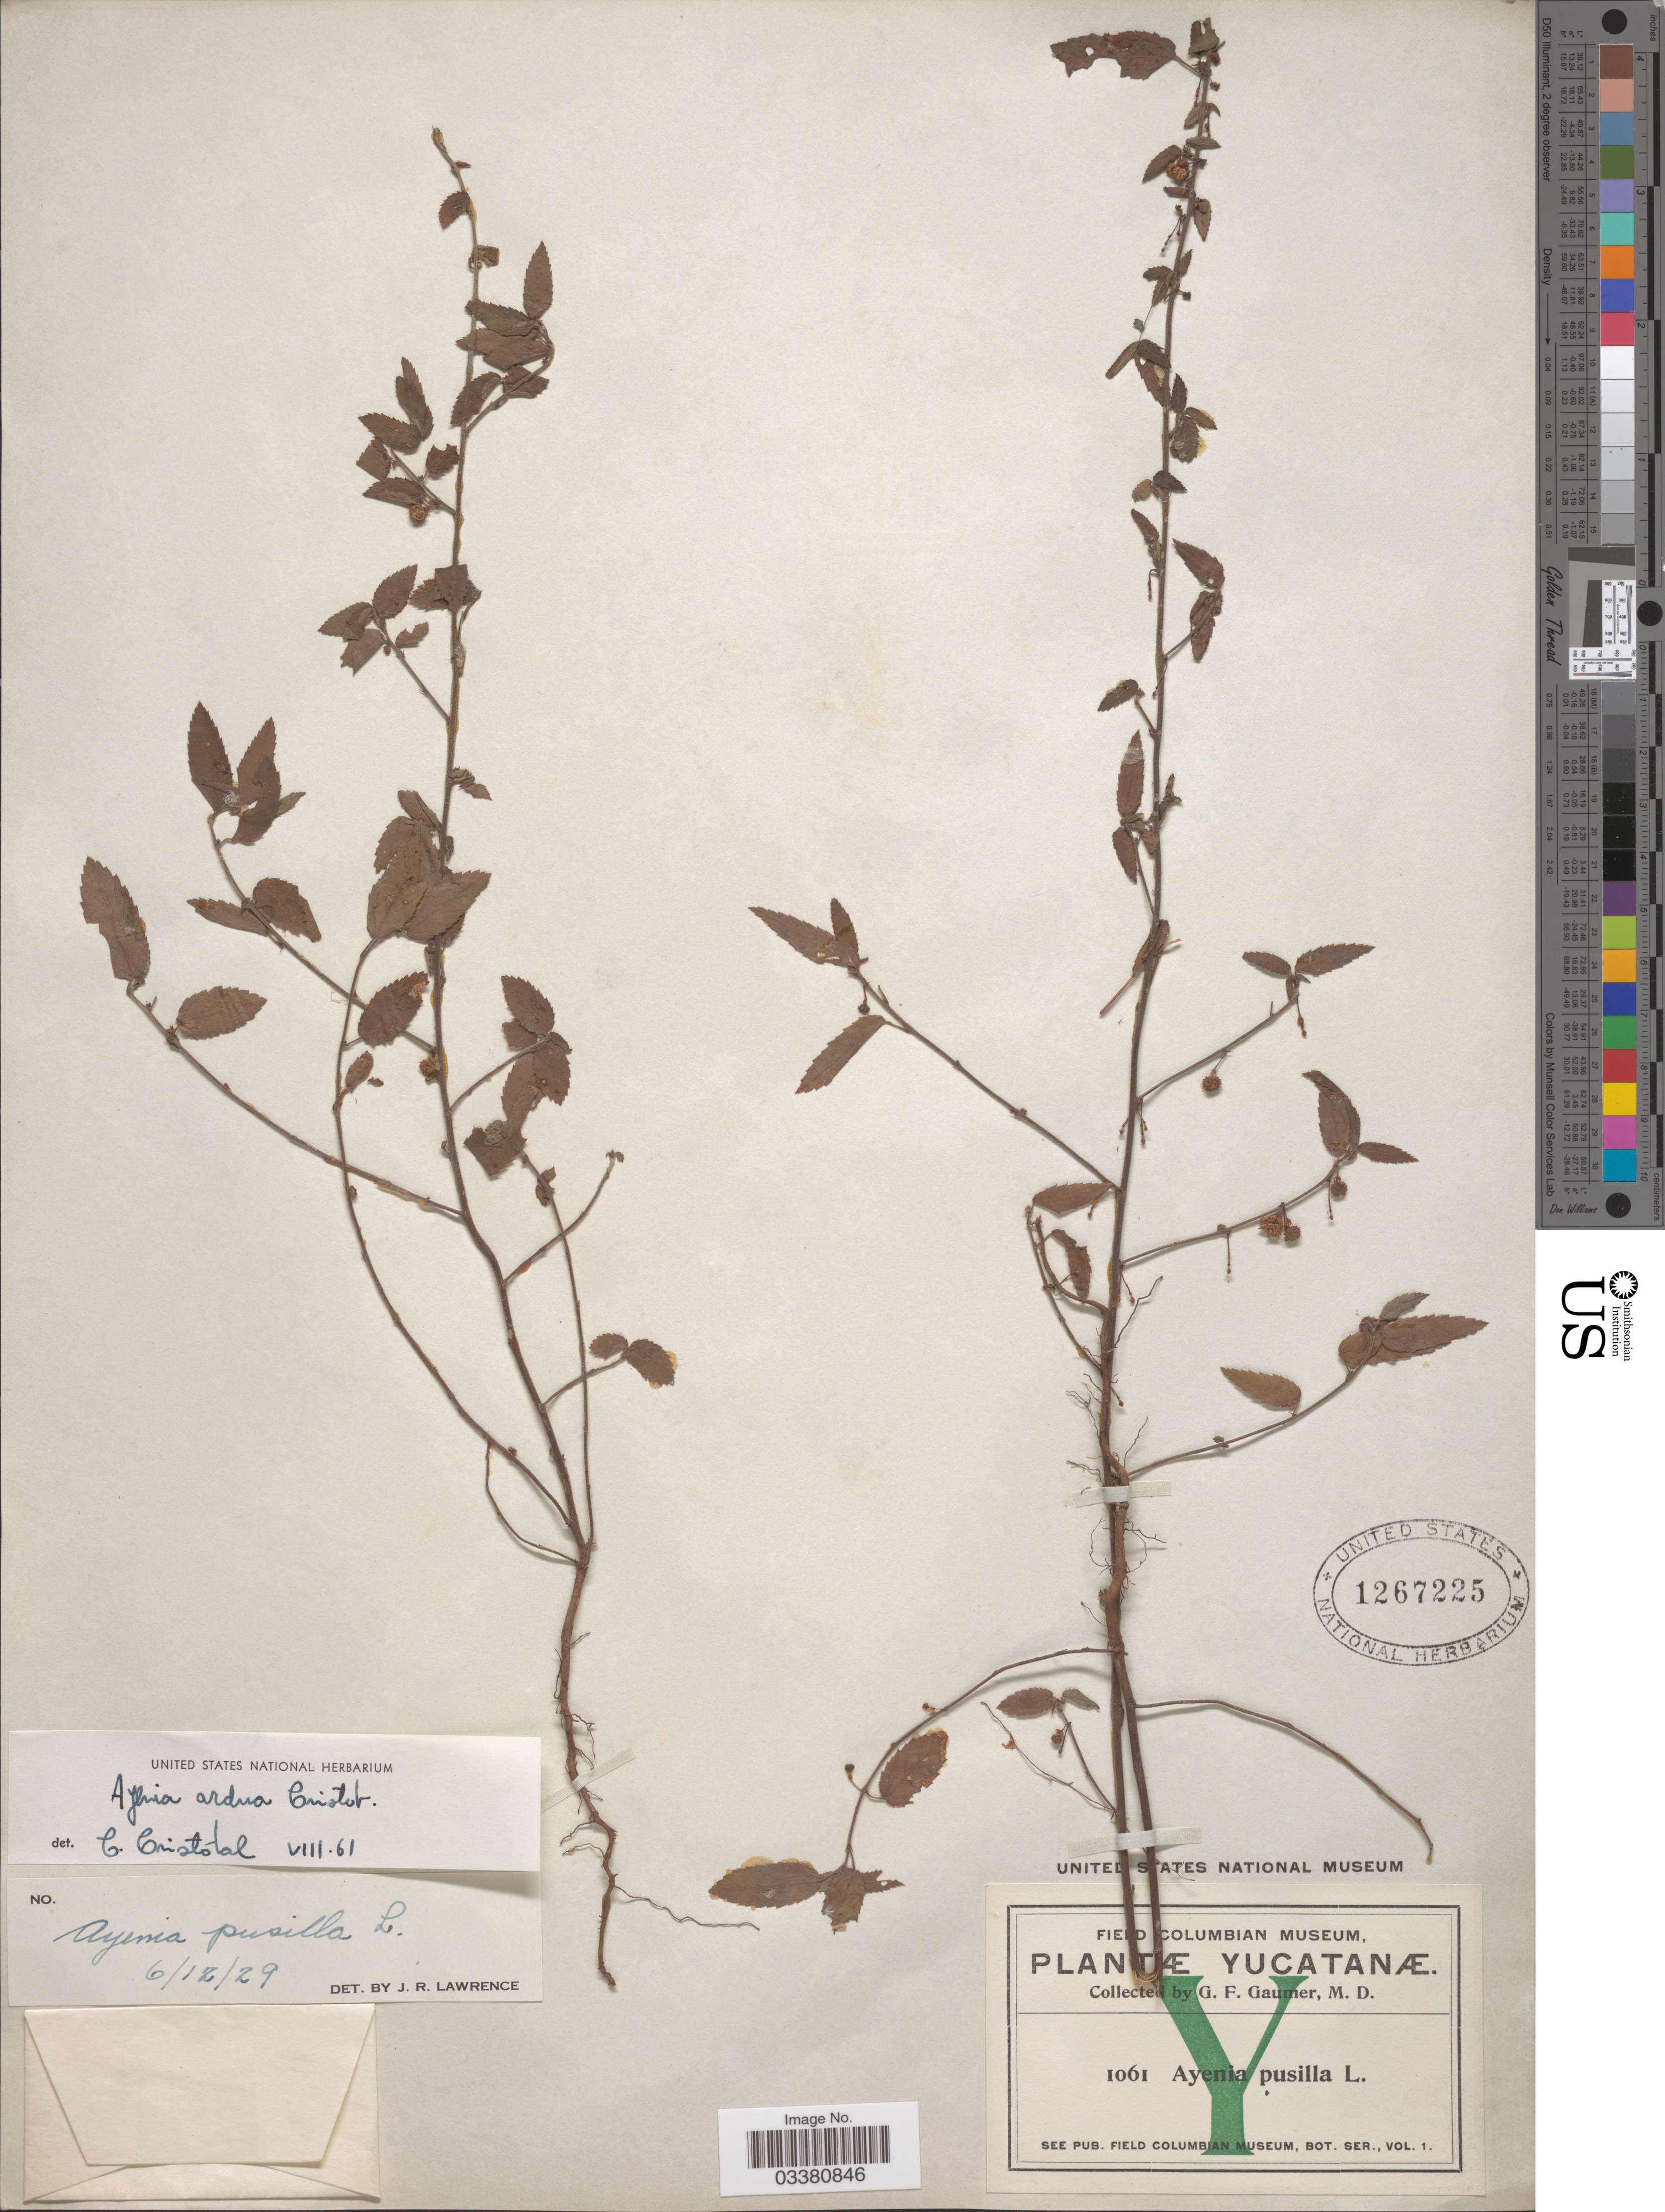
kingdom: Plantae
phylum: Tracheophyta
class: Magnoliopsida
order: Malvales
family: Malvaceae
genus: Ayenia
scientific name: Ayenia ardua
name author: Cristóbal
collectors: G. F. Gaumer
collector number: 1061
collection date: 1895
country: Mexico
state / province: Yucatán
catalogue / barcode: US 1267225